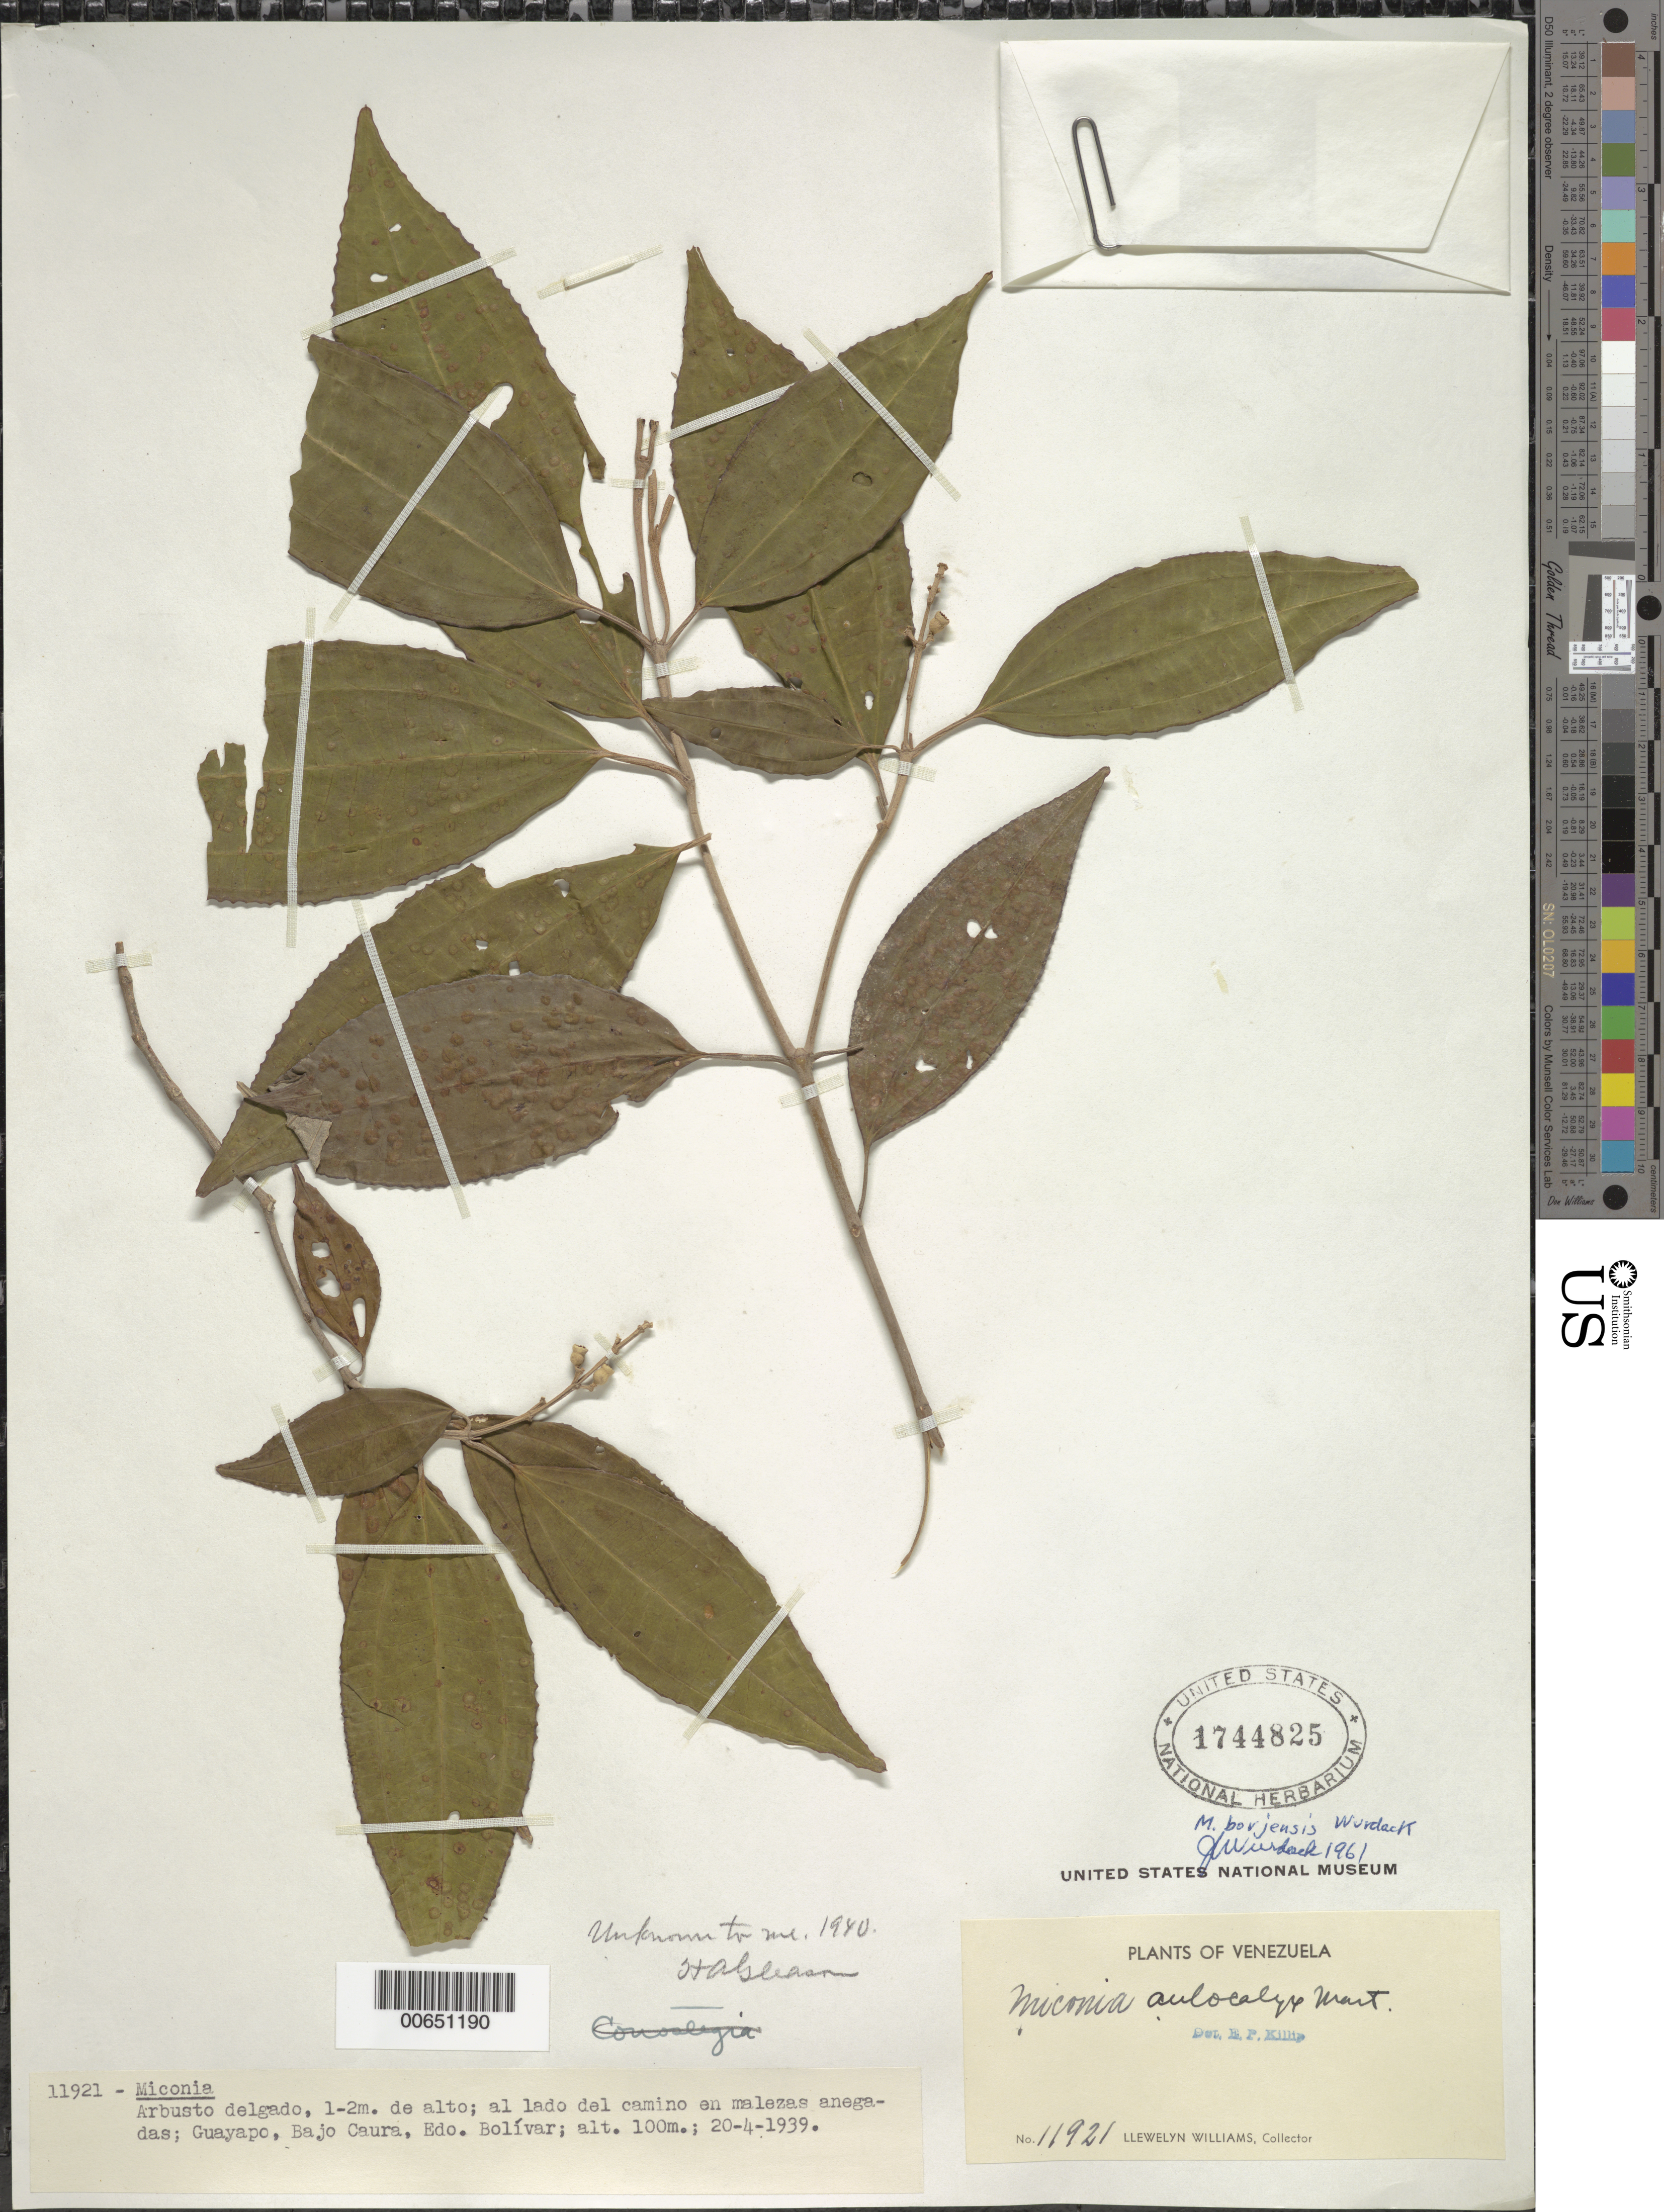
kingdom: Plantae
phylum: Tracheophyta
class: Magnoliopsida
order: Myrtales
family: Melastomataceae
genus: Miconia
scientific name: Miconia borjensis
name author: Wurdack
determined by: Wurdack, John J., (US), US (UNITED STATES)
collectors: Ll. Williams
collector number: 11921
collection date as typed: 20-Apr-39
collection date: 1939-04-20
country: Venezuela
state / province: Bolívar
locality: Guayapo, Bajo Caura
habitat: Lado del camino en malezas anegadas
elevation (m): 100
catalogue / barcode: US 1744825